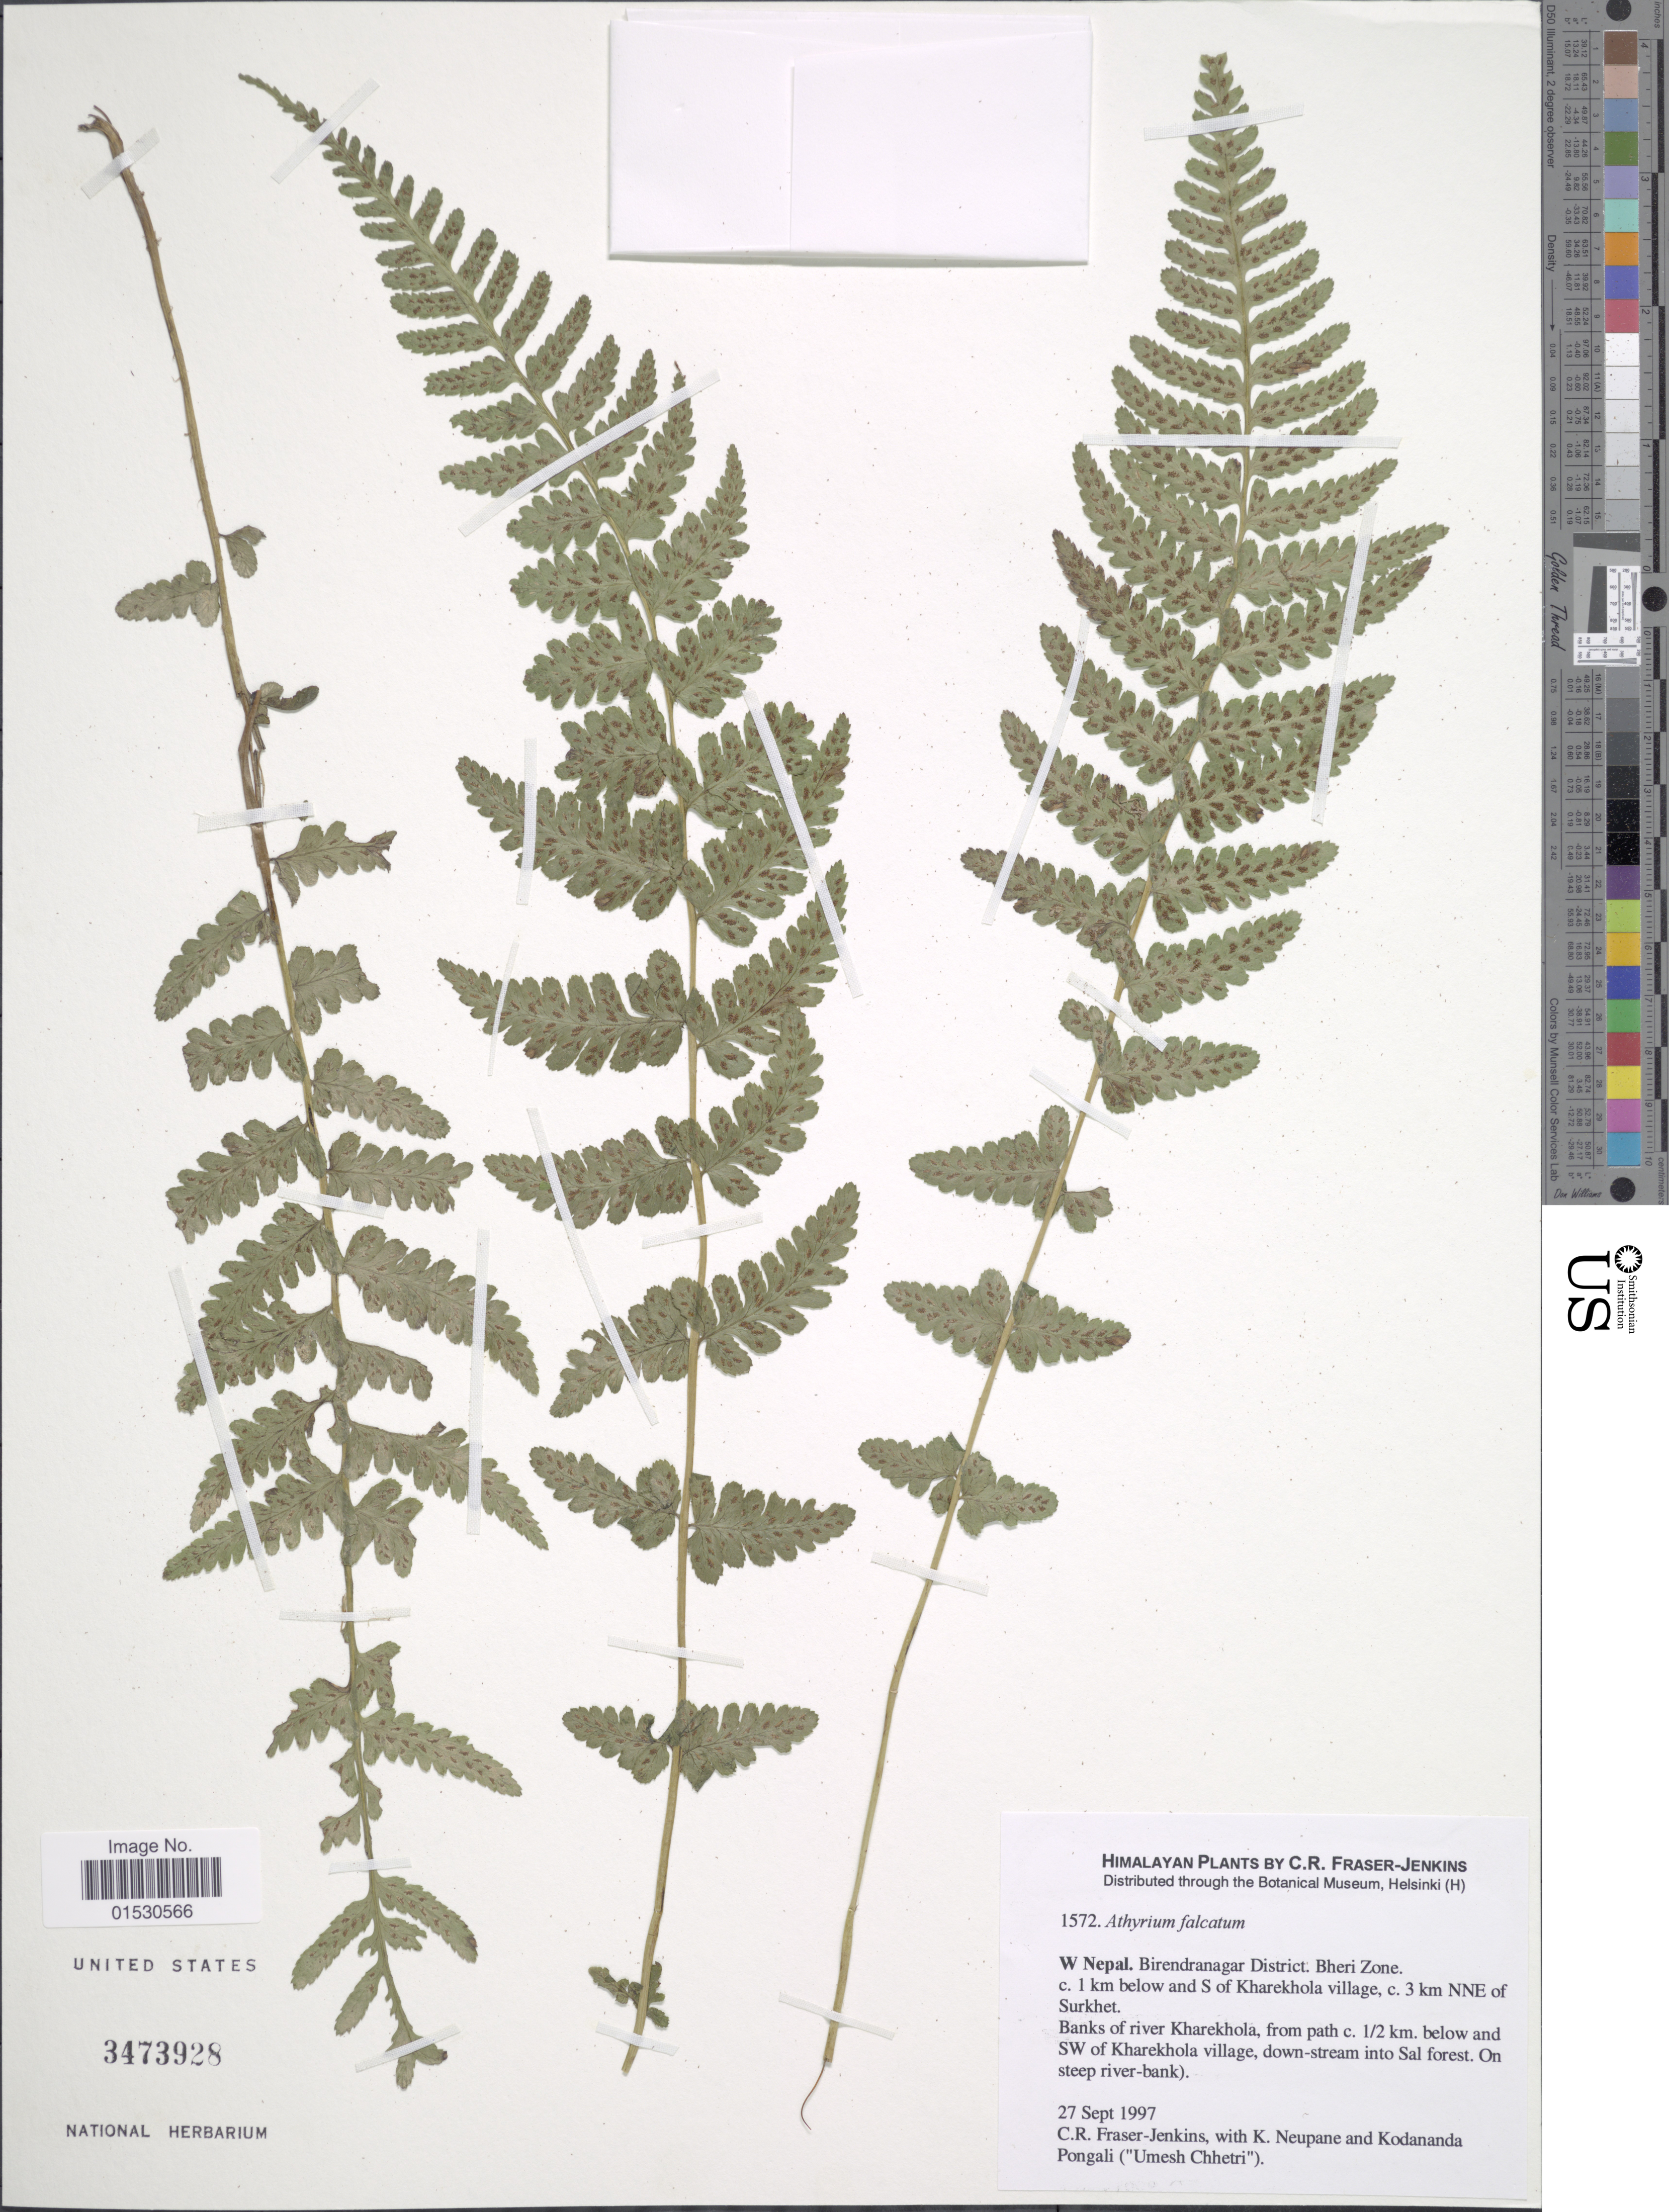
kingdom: Plantae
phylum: Tracheophyta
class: Polypodiopsida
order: Polypodiales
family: Athyriaceae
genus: Athyrium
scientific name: Athyrium falcatum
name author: Bedd.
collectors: C. R. Fraser-Jenkins, K. Neupane & K. Pongali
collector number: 1572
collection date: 1997-09-27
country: Nepal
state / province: Bheri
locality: W Nepal. Birendranagar District. Bheri Zone. c. 1 km below and S of Kharekhola village, c. 3 km NNE of Surkhet. Banks of river Kharekhola, from parth c ½ km. below and SW of Karekhola village, down-stream into Sal forest. On steep river-bank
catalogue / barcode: US 3473928